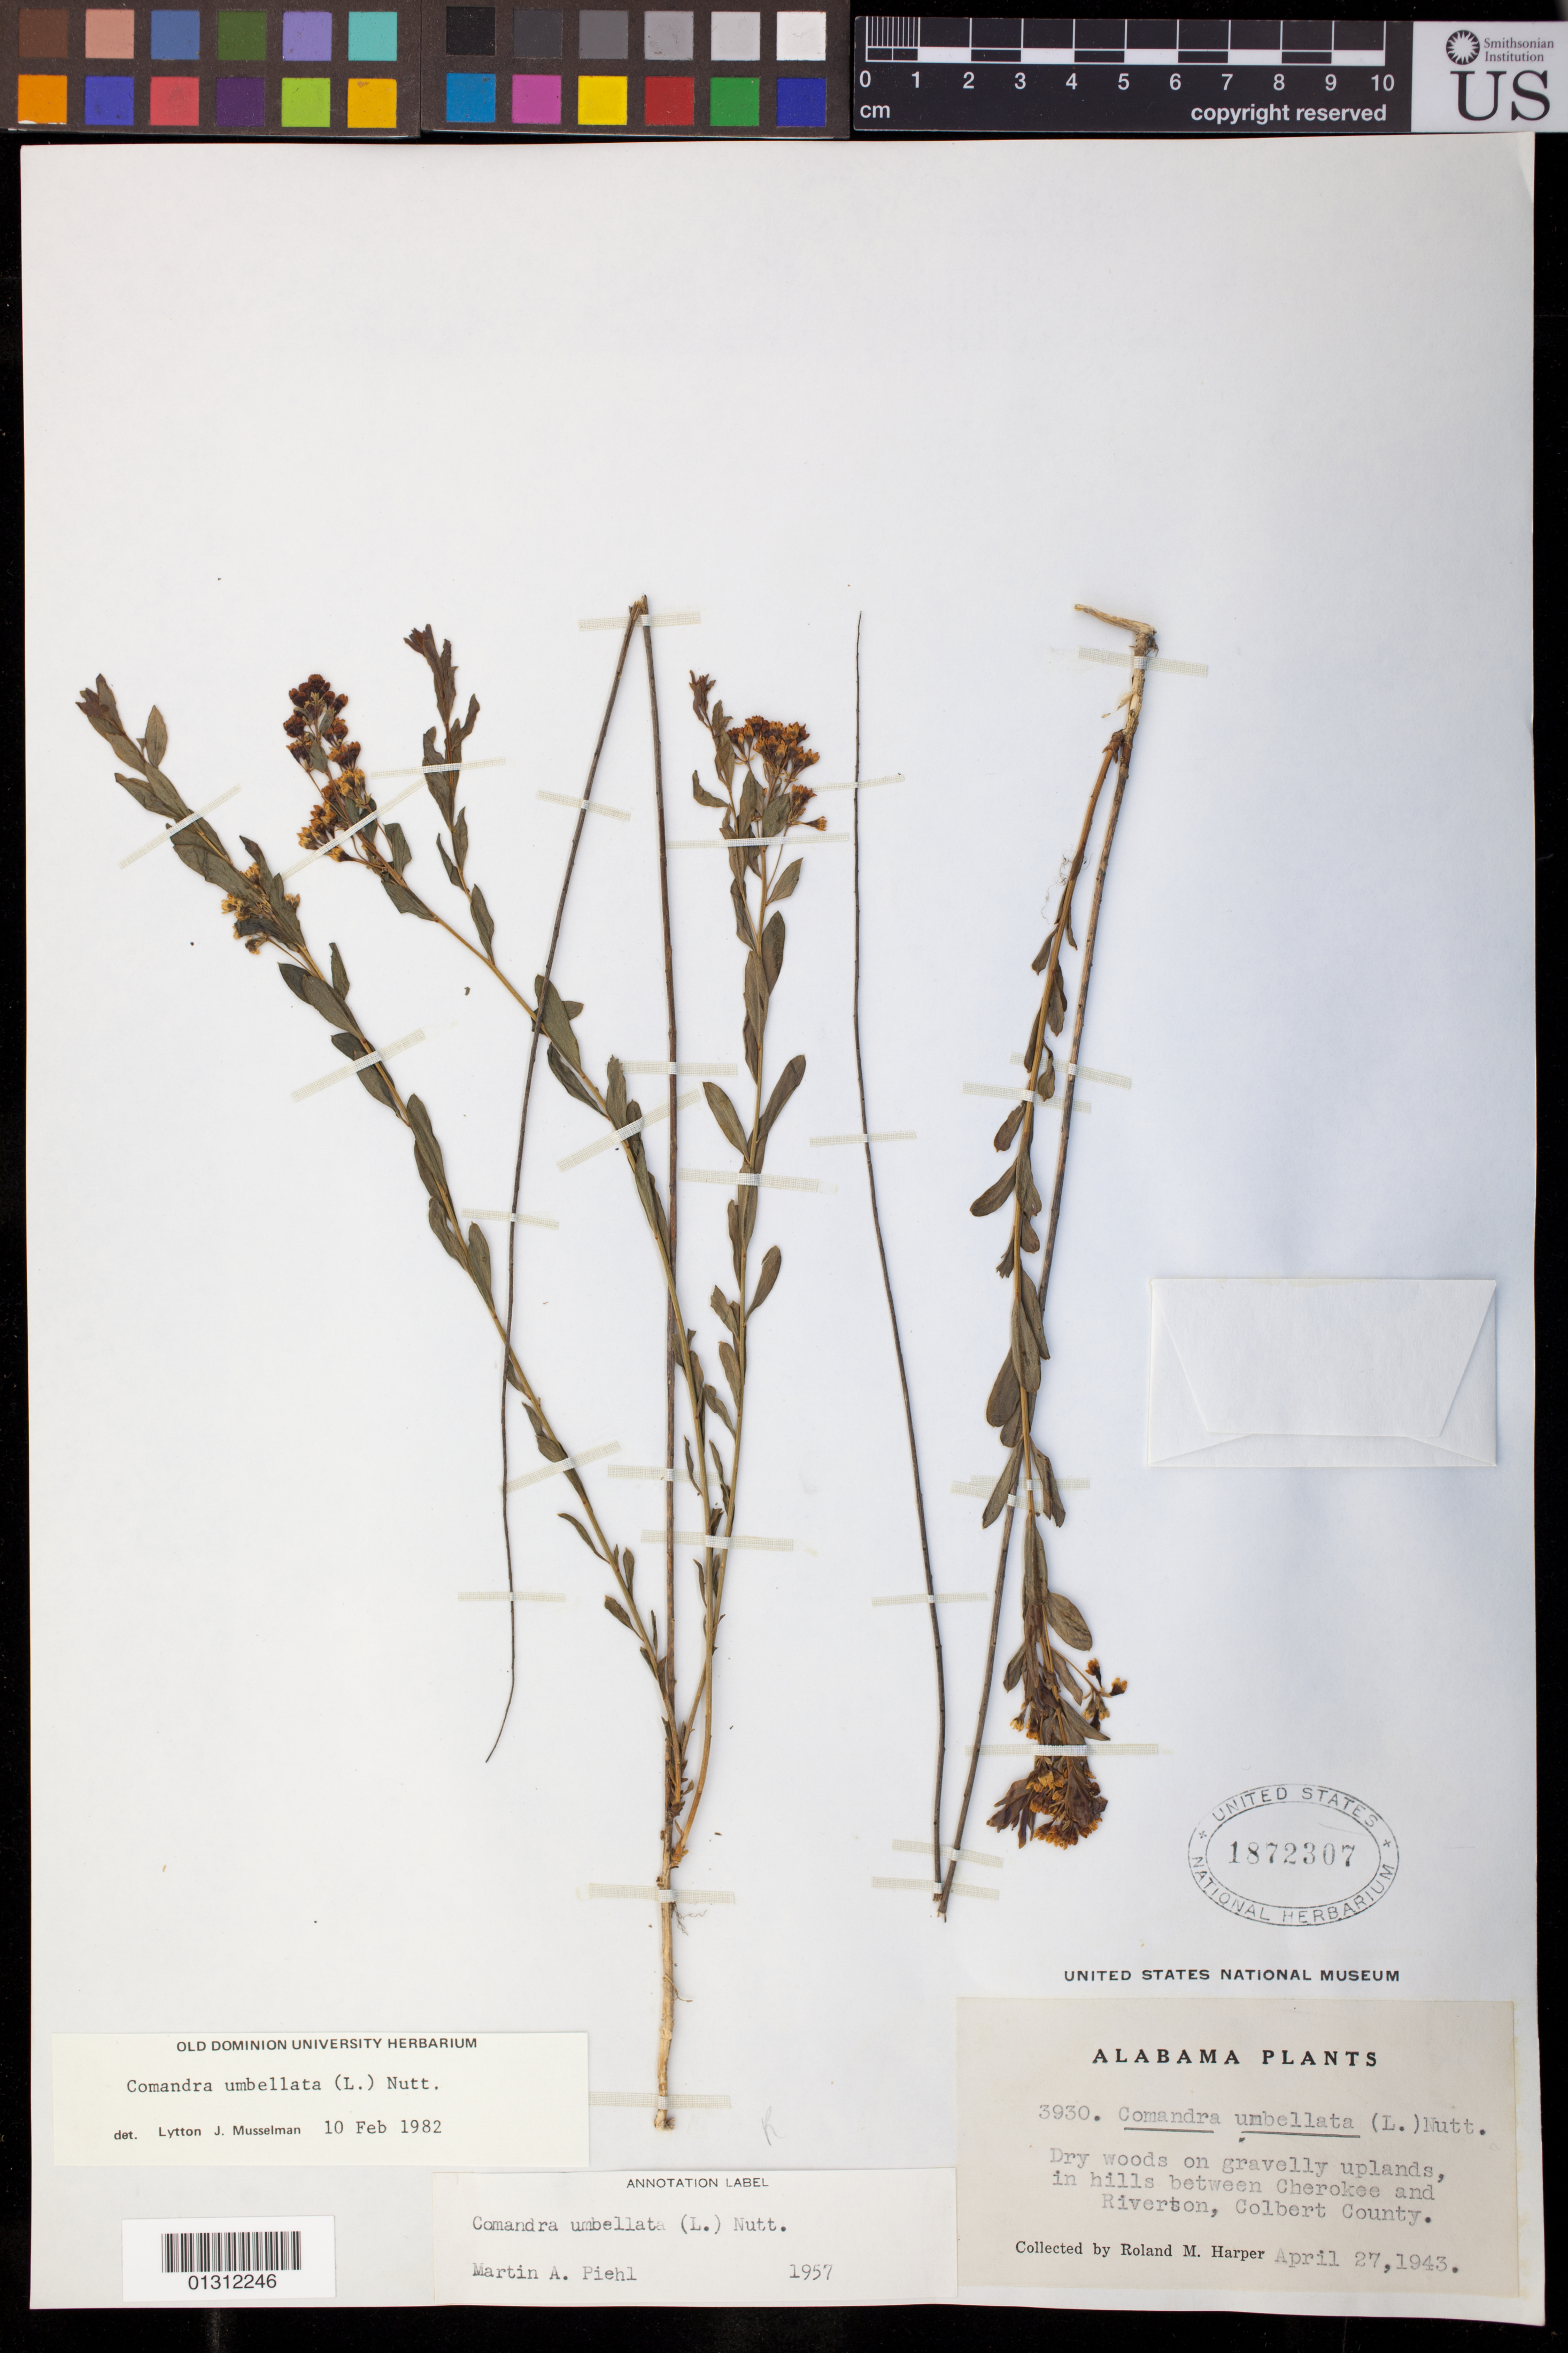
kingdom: Plantae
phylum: Tracheophyta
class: Magnoliopsida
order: Santalales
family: Comandraceae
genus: Comandra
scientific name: Comandra umbellata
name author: (L.) Nutt.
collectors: R. M. Harper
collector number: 3930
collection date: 1943-04-27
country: United States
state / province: Alabama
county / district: Colbert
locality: Hills between Cherokee and Riverton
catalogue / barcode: US 1872307